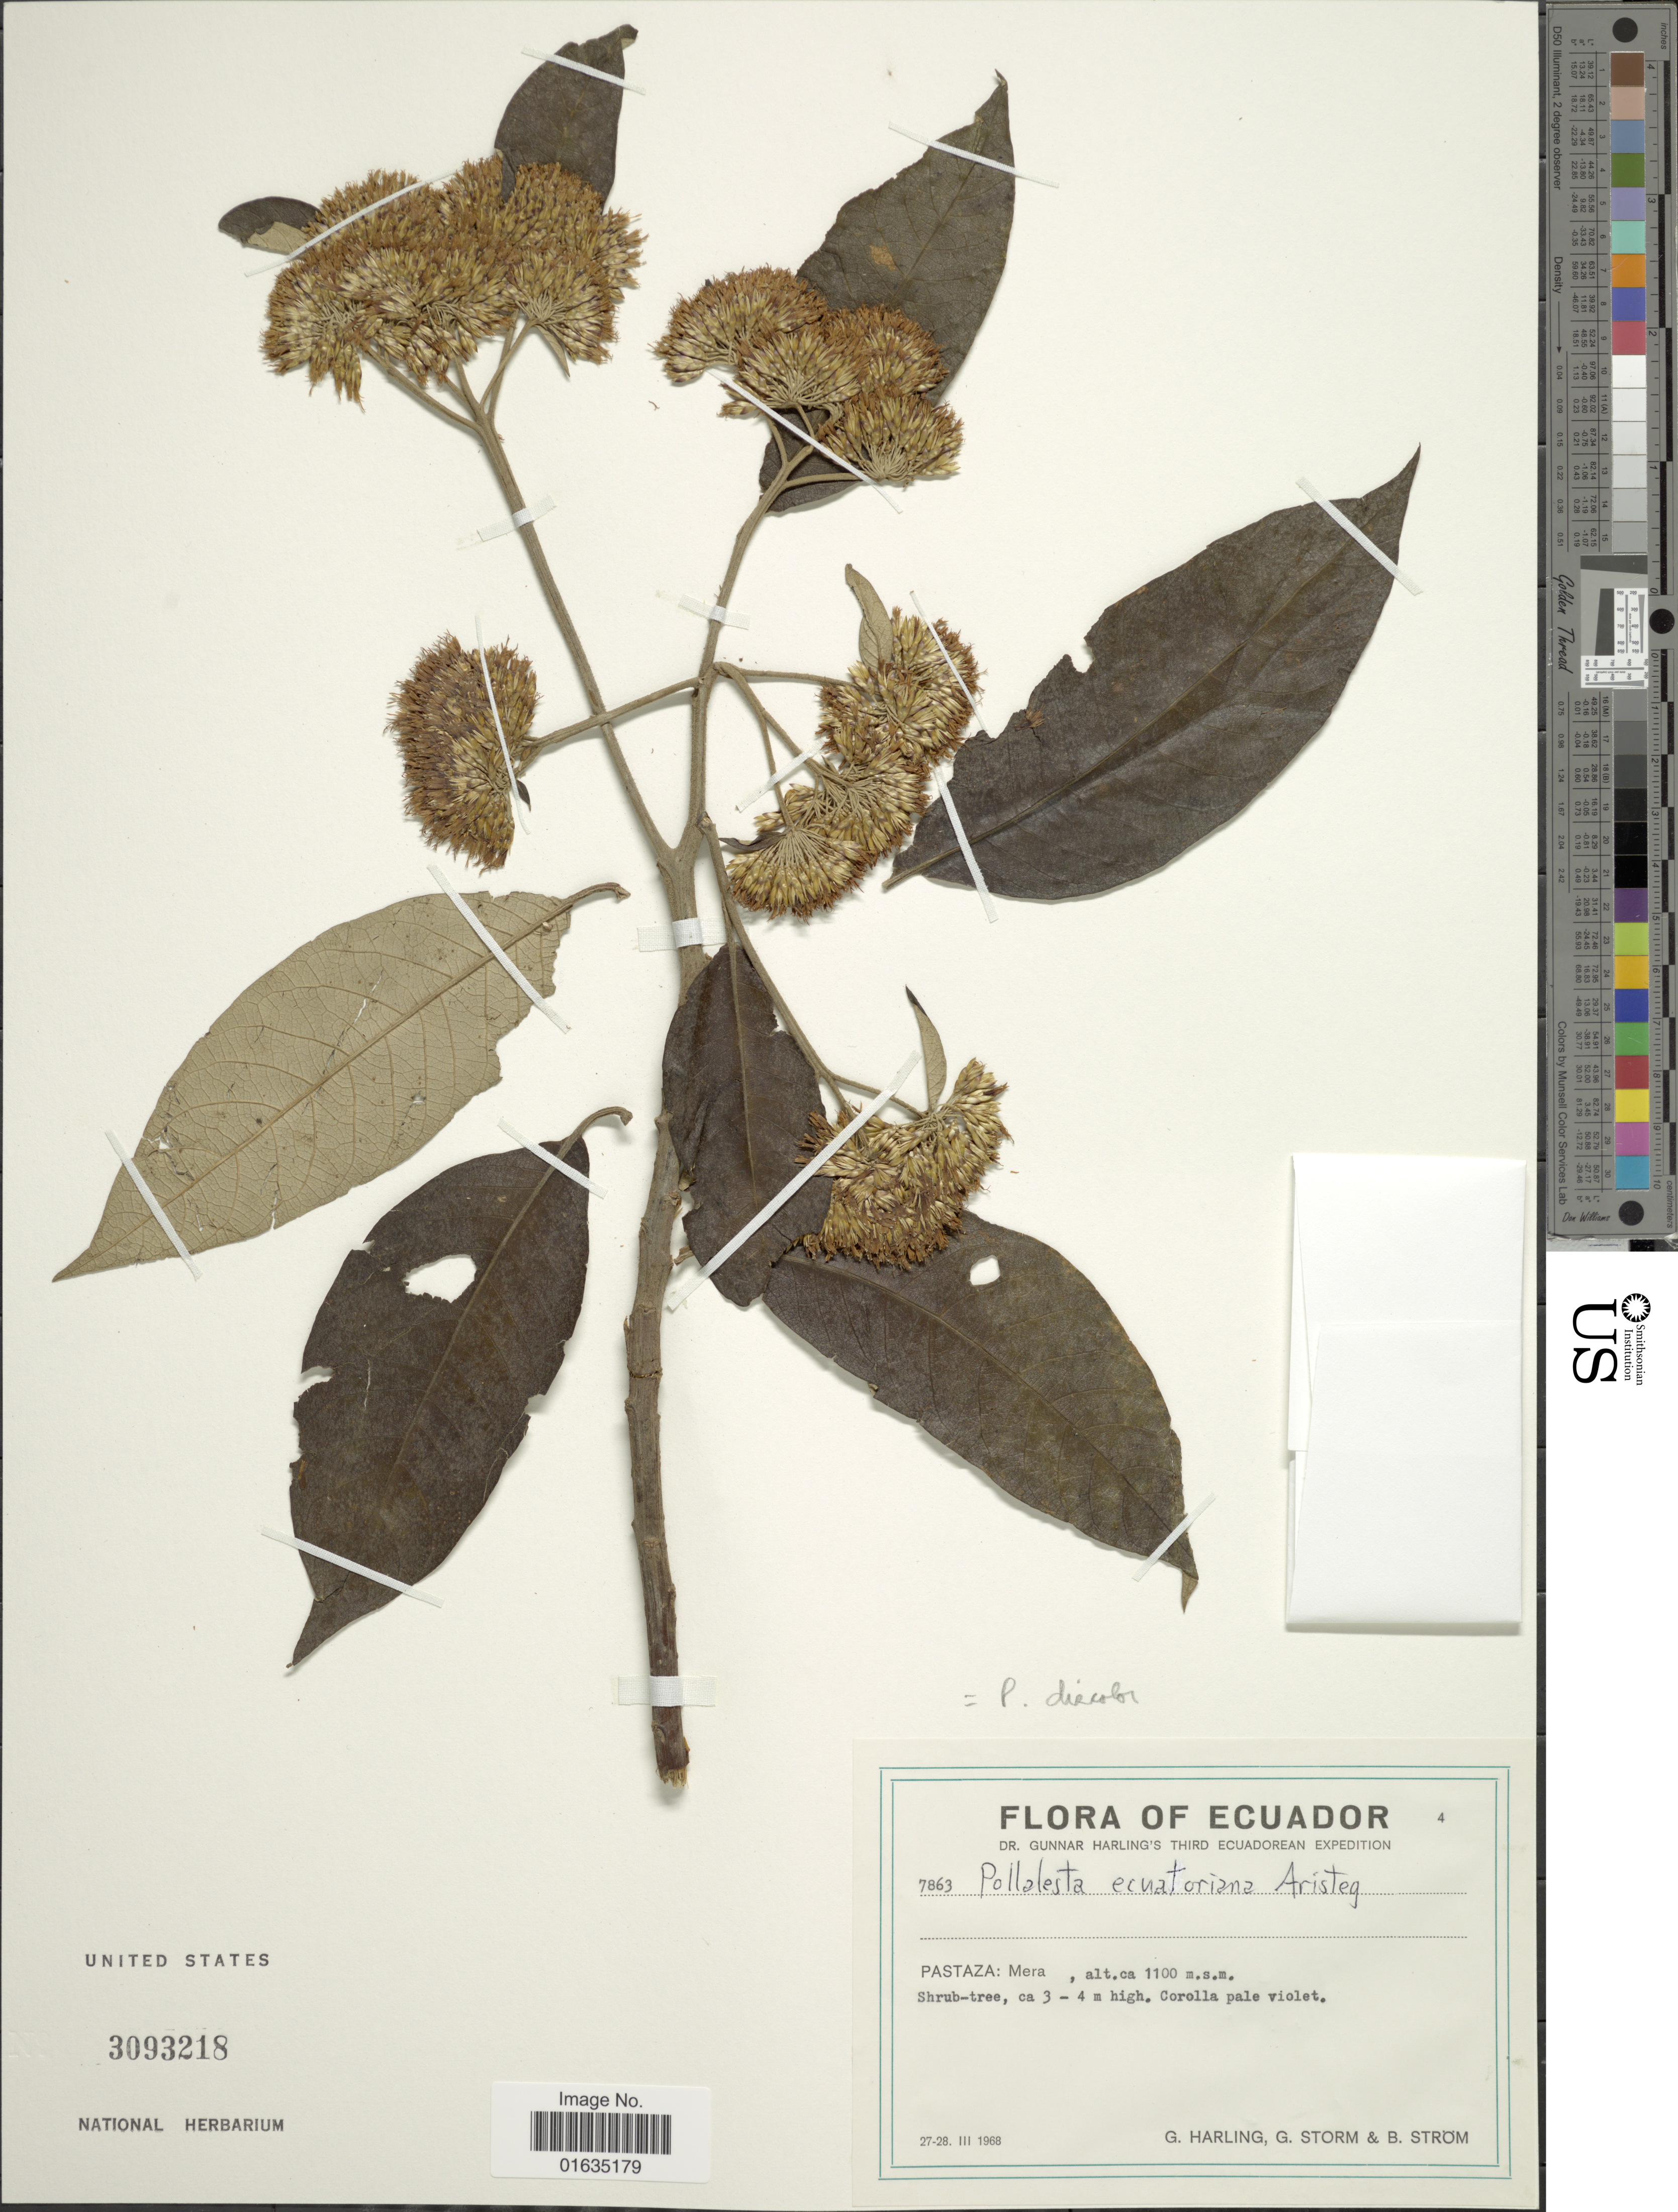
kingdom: Plantae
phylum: Tracheophyta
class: Magnoliopsida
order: Asterales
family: Asteraceae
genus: Pollalesta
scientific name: Pollalesta discolor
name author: (Kunth) Aristeg.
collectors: G. Harling, G. Storm & B. Ström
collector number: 7863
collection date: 1968-03-27/1968-03-28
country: Ecuador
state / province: Pastaza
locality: Mera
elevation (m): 1100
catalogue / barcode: US 3093218